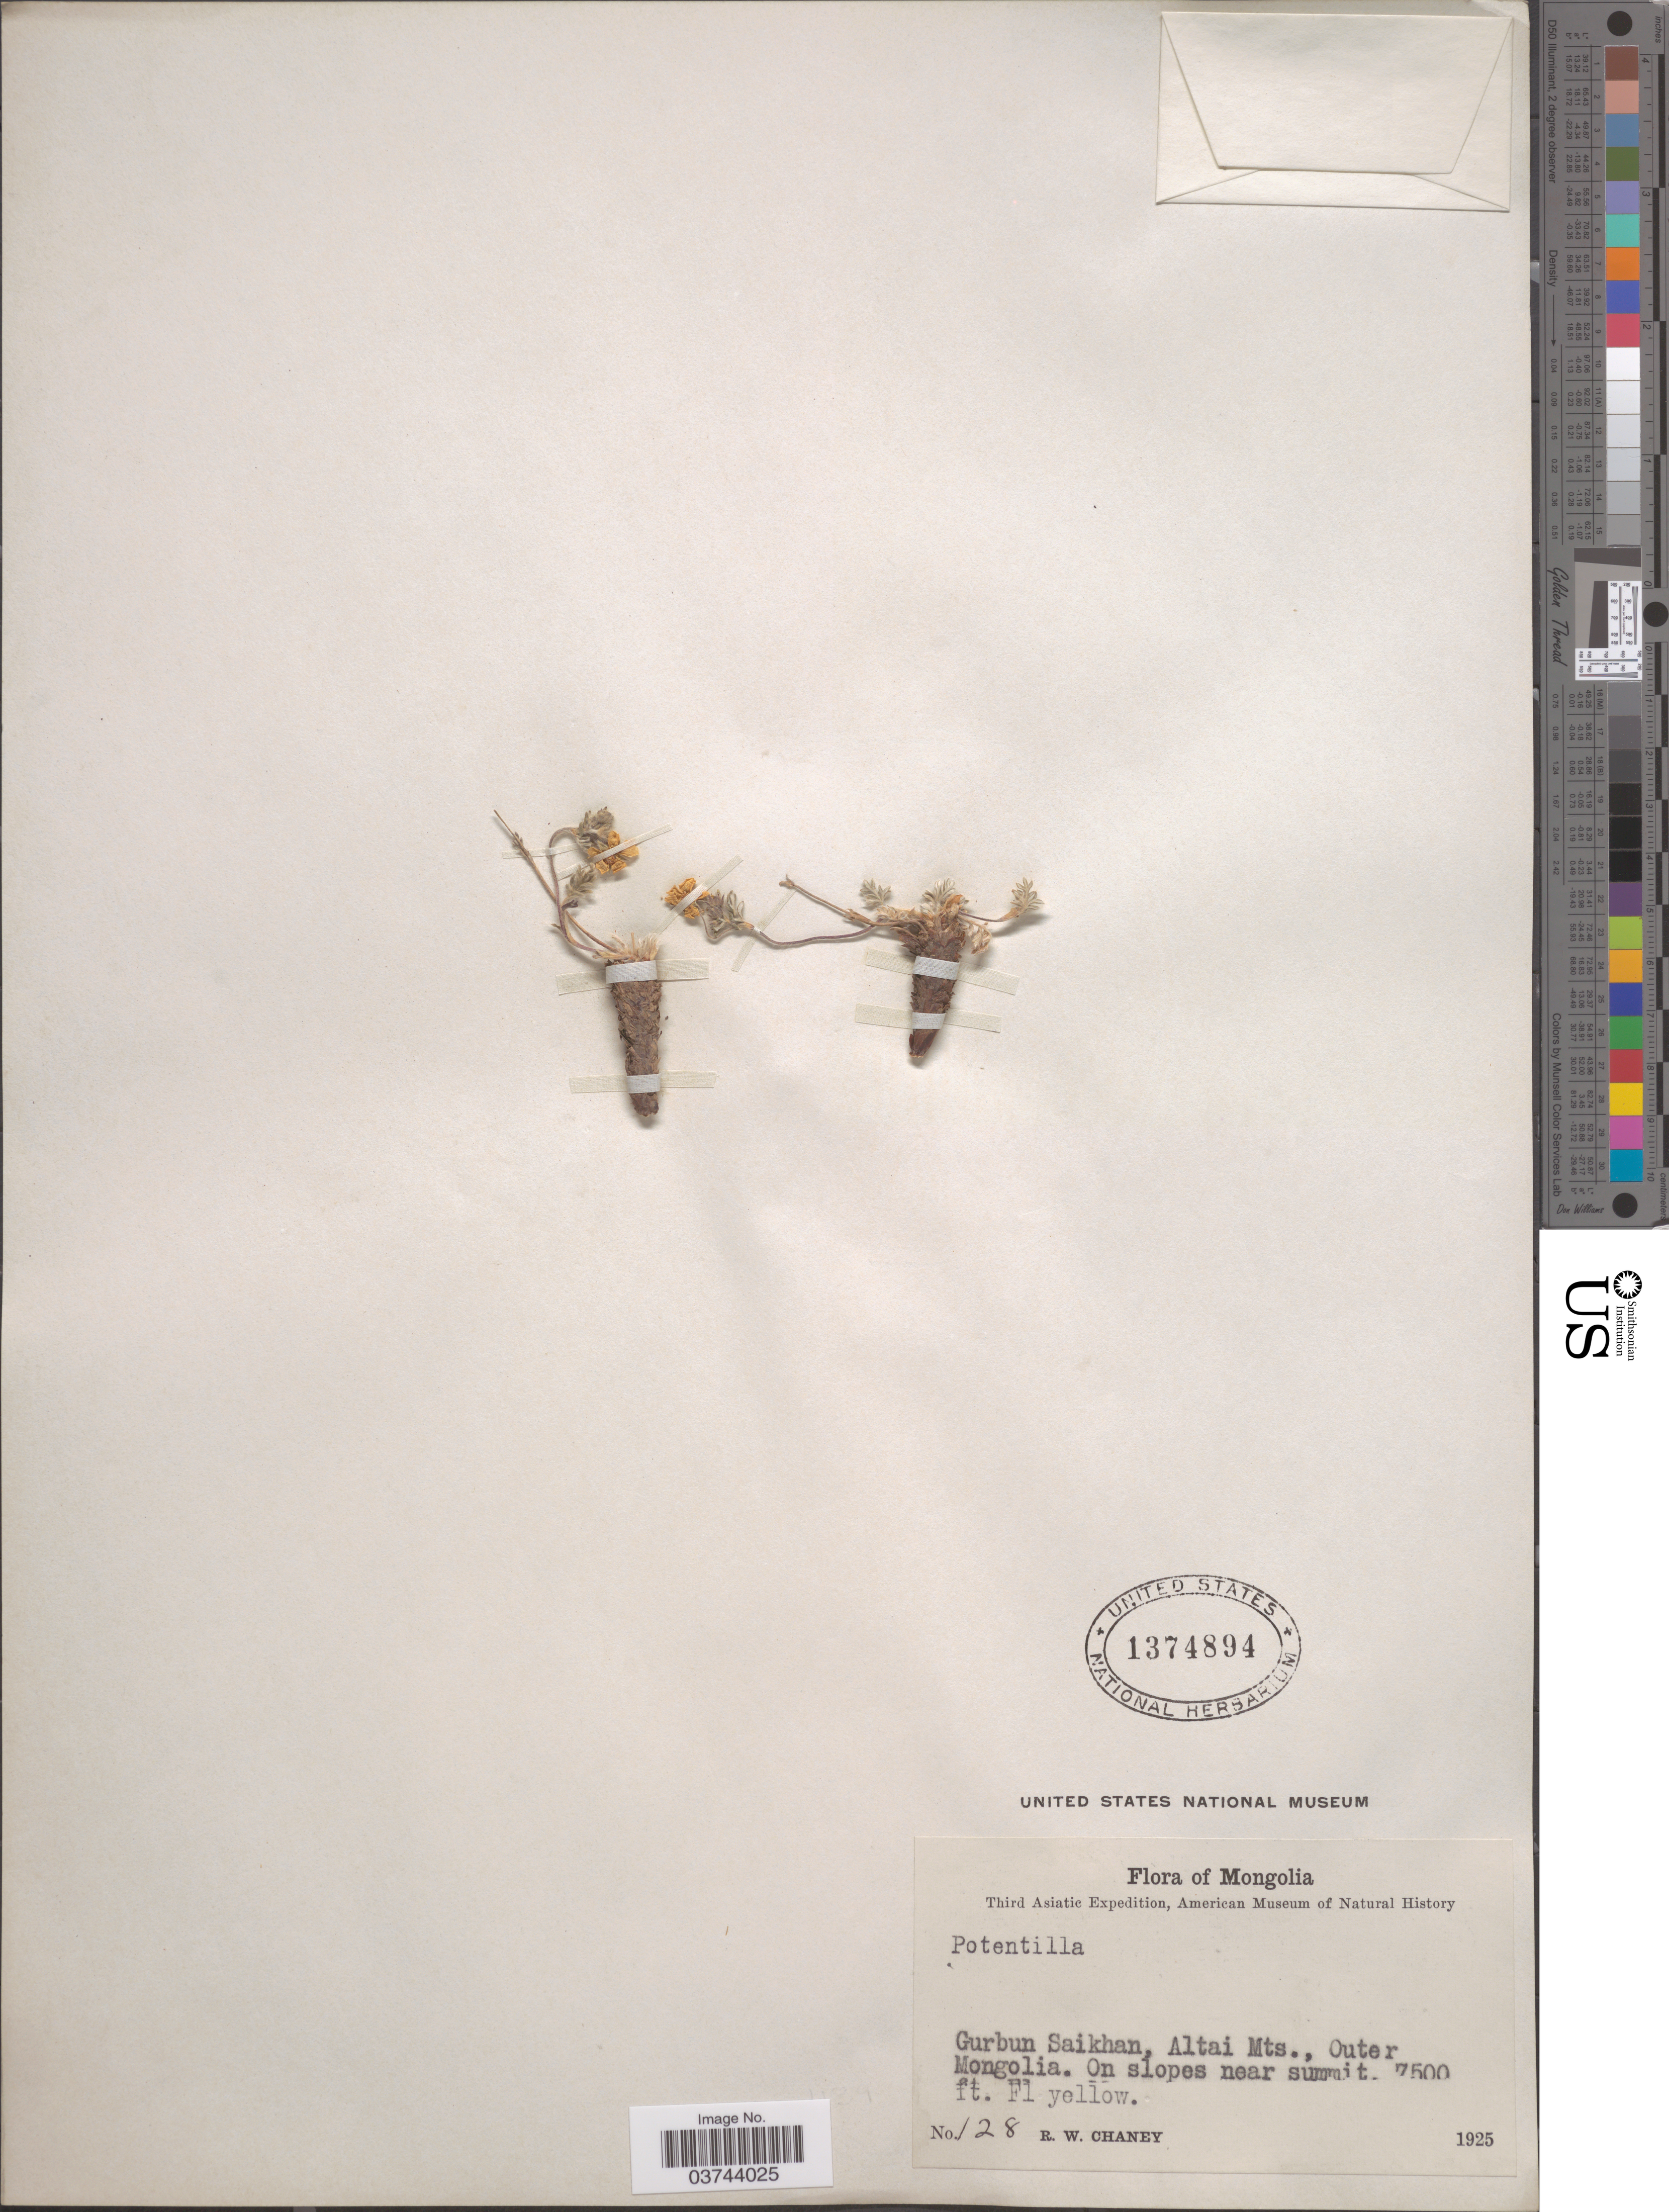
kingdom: Plantae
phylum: Tracheophyta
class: Magnoliopsida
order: Rosales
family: Rosaceae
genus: Potentilla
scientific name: Potentilla sp.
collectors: R. Chaney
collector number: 128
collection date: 1925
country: Mongolia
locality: Gurbun Saikhan, Altai Mts., Outer Mongolia.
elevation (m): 2286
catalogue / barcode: US 1374894